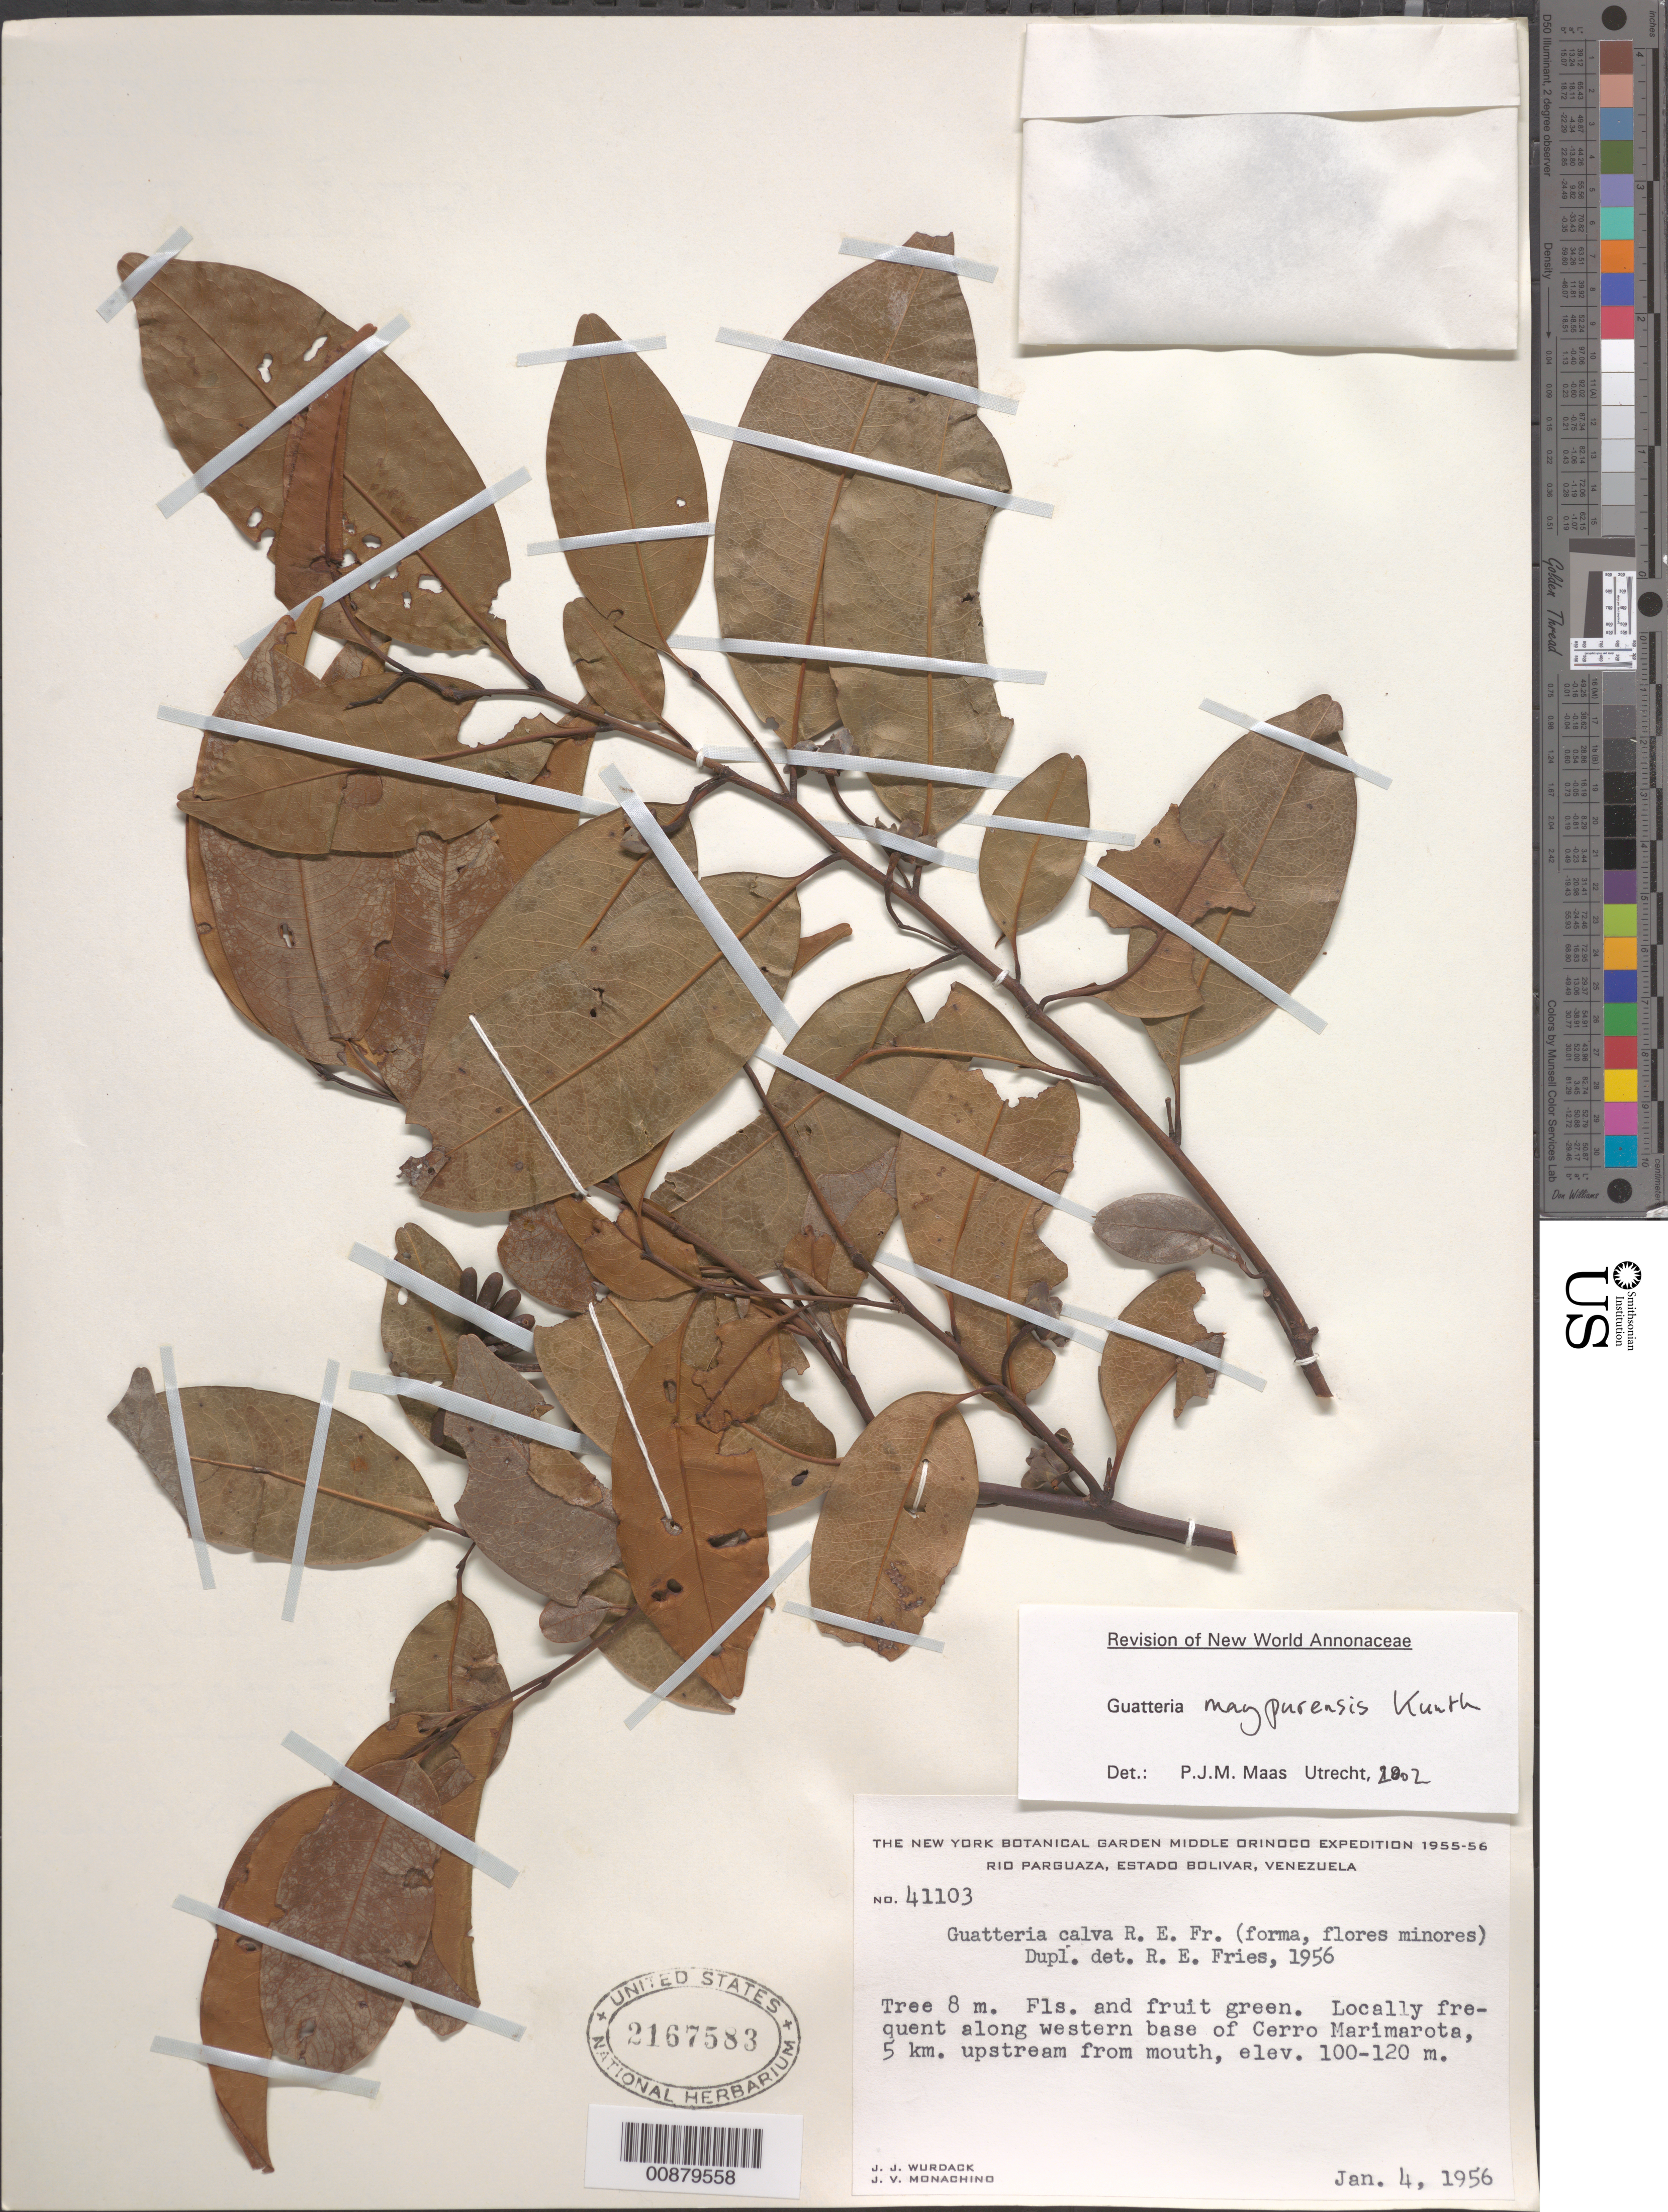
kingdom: Plantae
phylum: Tracheophyta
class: Magnoliopsida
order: Magnoliales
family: Annonaceae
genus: Guatteria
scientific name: Guatteria maypurensis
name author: Kunth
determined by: Maas, Paul J. M.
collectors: J. J. Wurdack & J. V. Monachino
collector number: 41103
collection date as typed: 4-Jan-56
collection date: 1956-01-04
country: Venezuela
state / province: Bolívar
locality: Cerro Marimarota, W base; Río Paraguaza, 5 km upstream from mouth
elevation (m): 100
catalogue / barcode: US 2167583